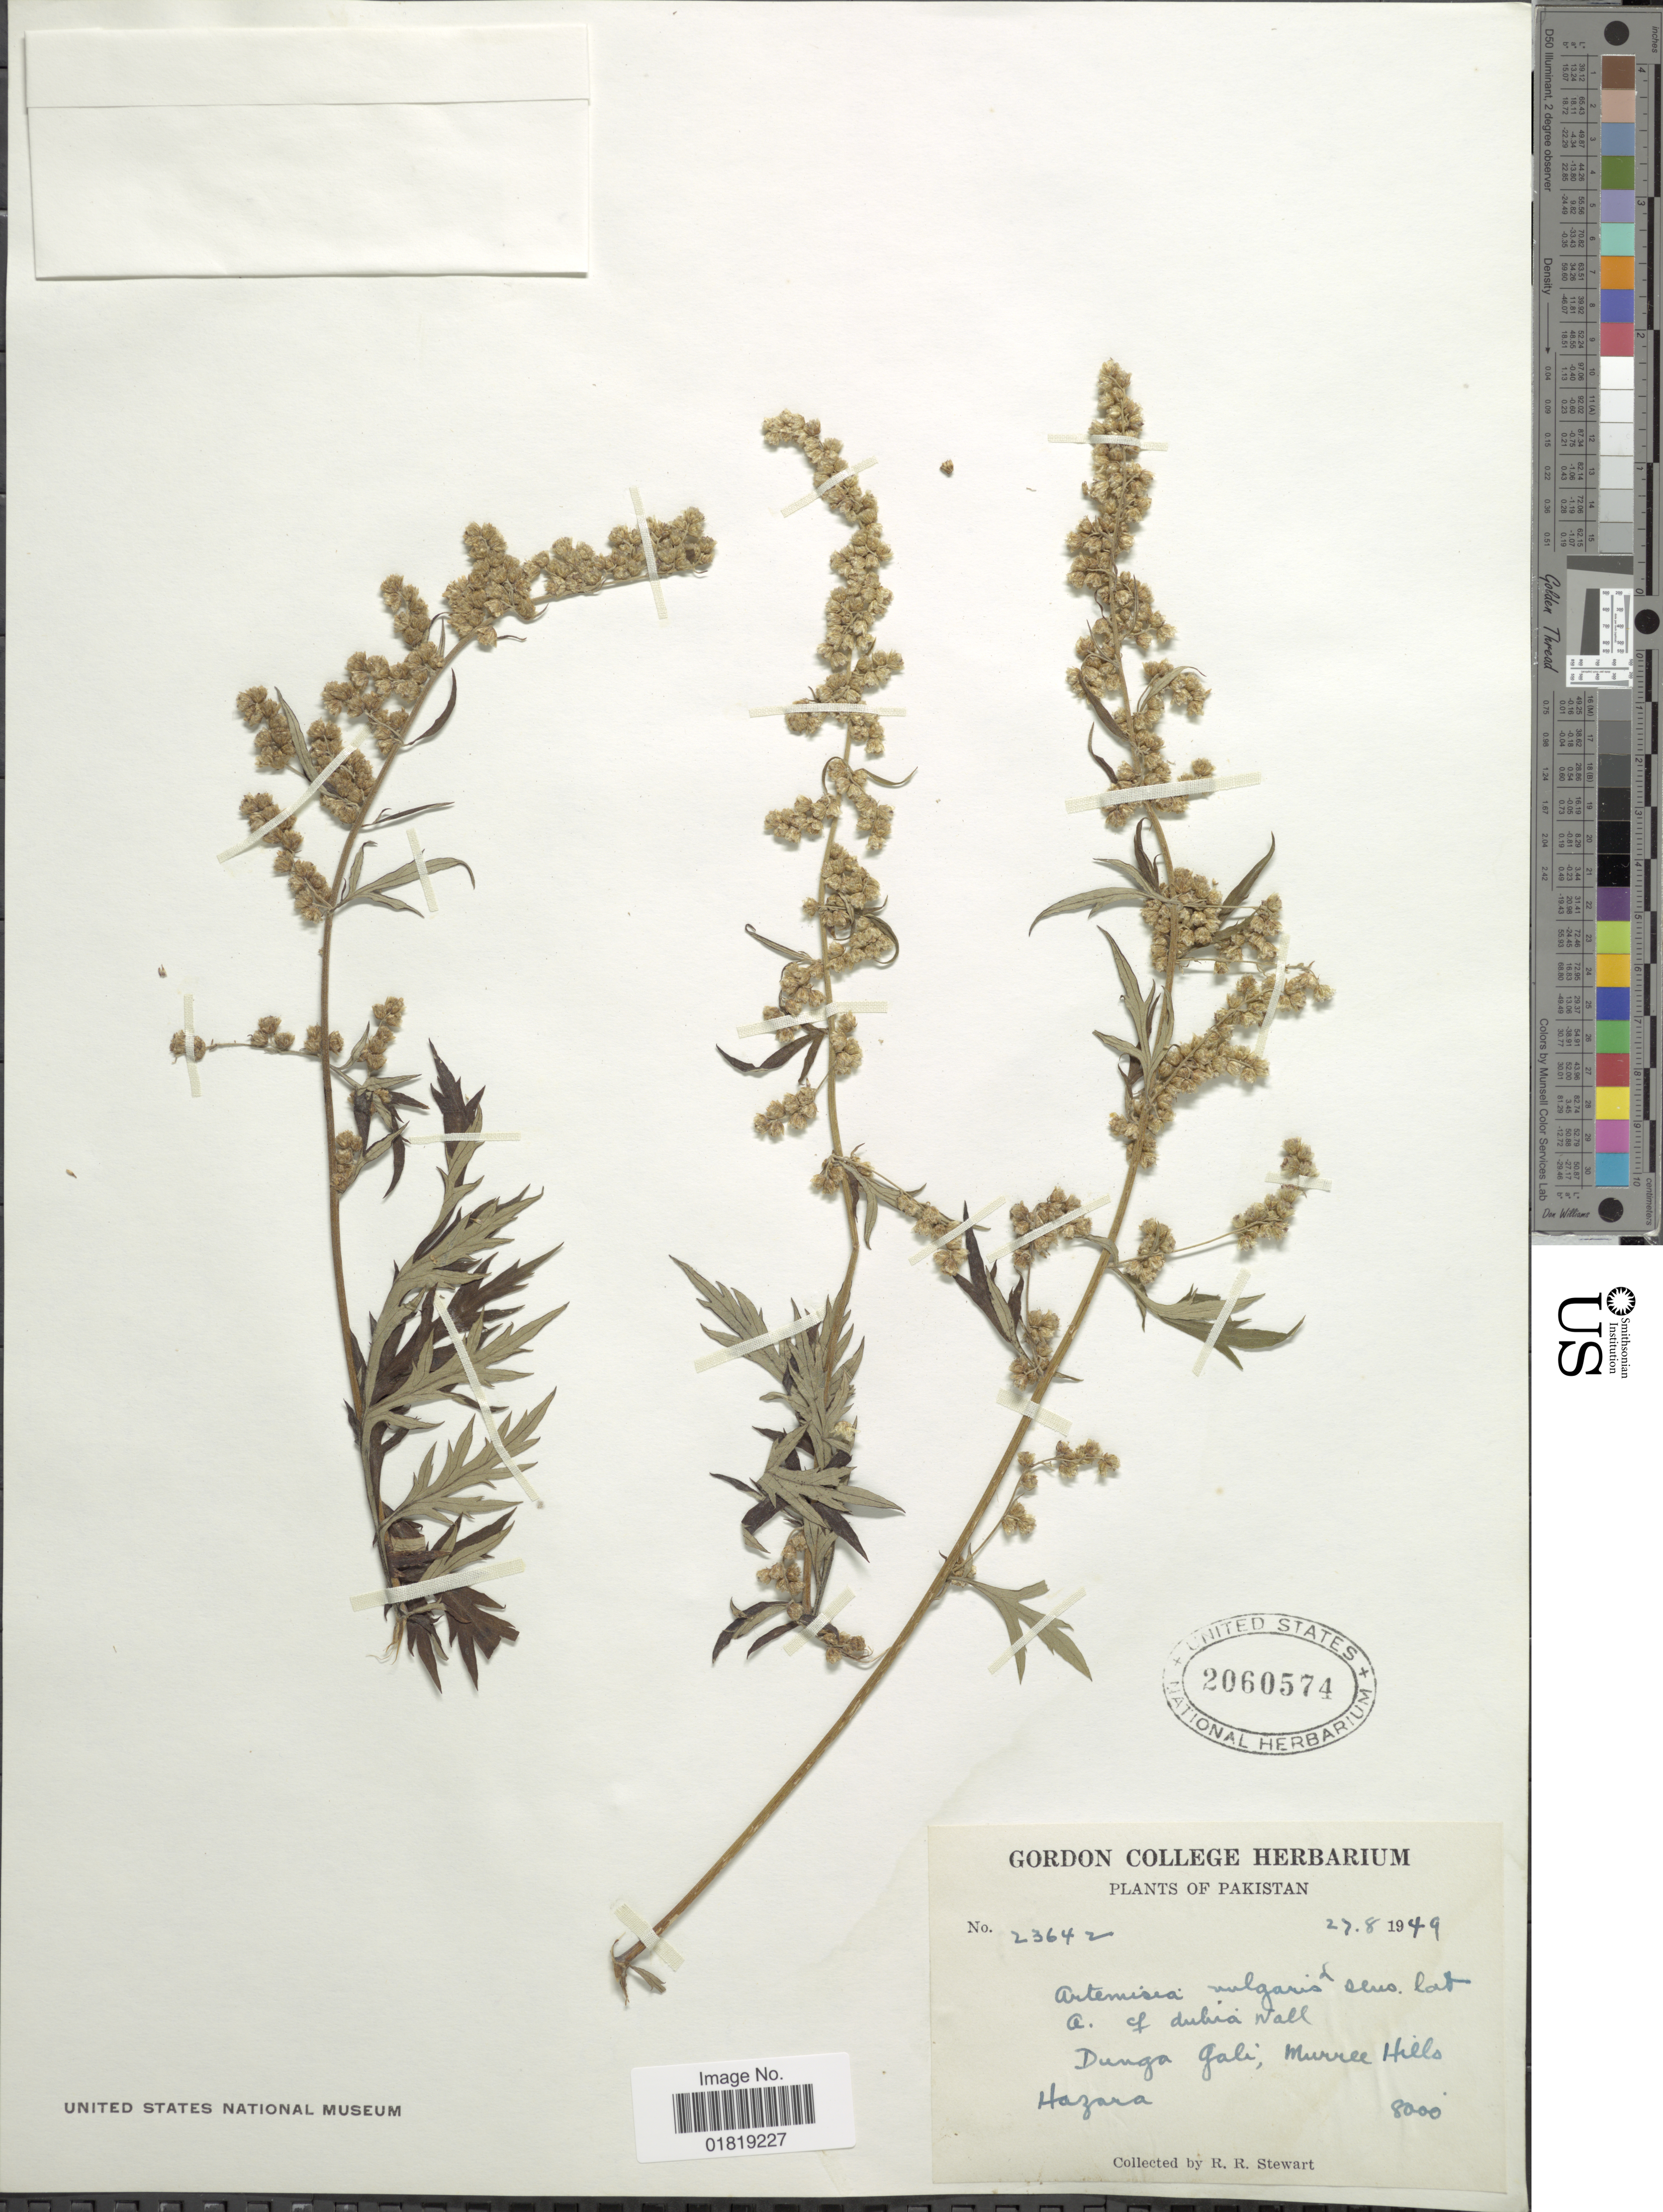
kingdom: Plantae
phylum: Tracheophyta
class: Magnoliopsida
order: Asterales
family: Asteraceae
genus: Artemisia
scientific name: Artemisia vulgaris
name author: L.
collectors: R. R. Stewart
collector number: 23642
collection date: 1949-08-27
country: Pakistan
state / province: Khyber Pakhtunkhwa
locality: Dunga Gali, Murree Hills, Hazara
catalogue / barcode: US 2060574